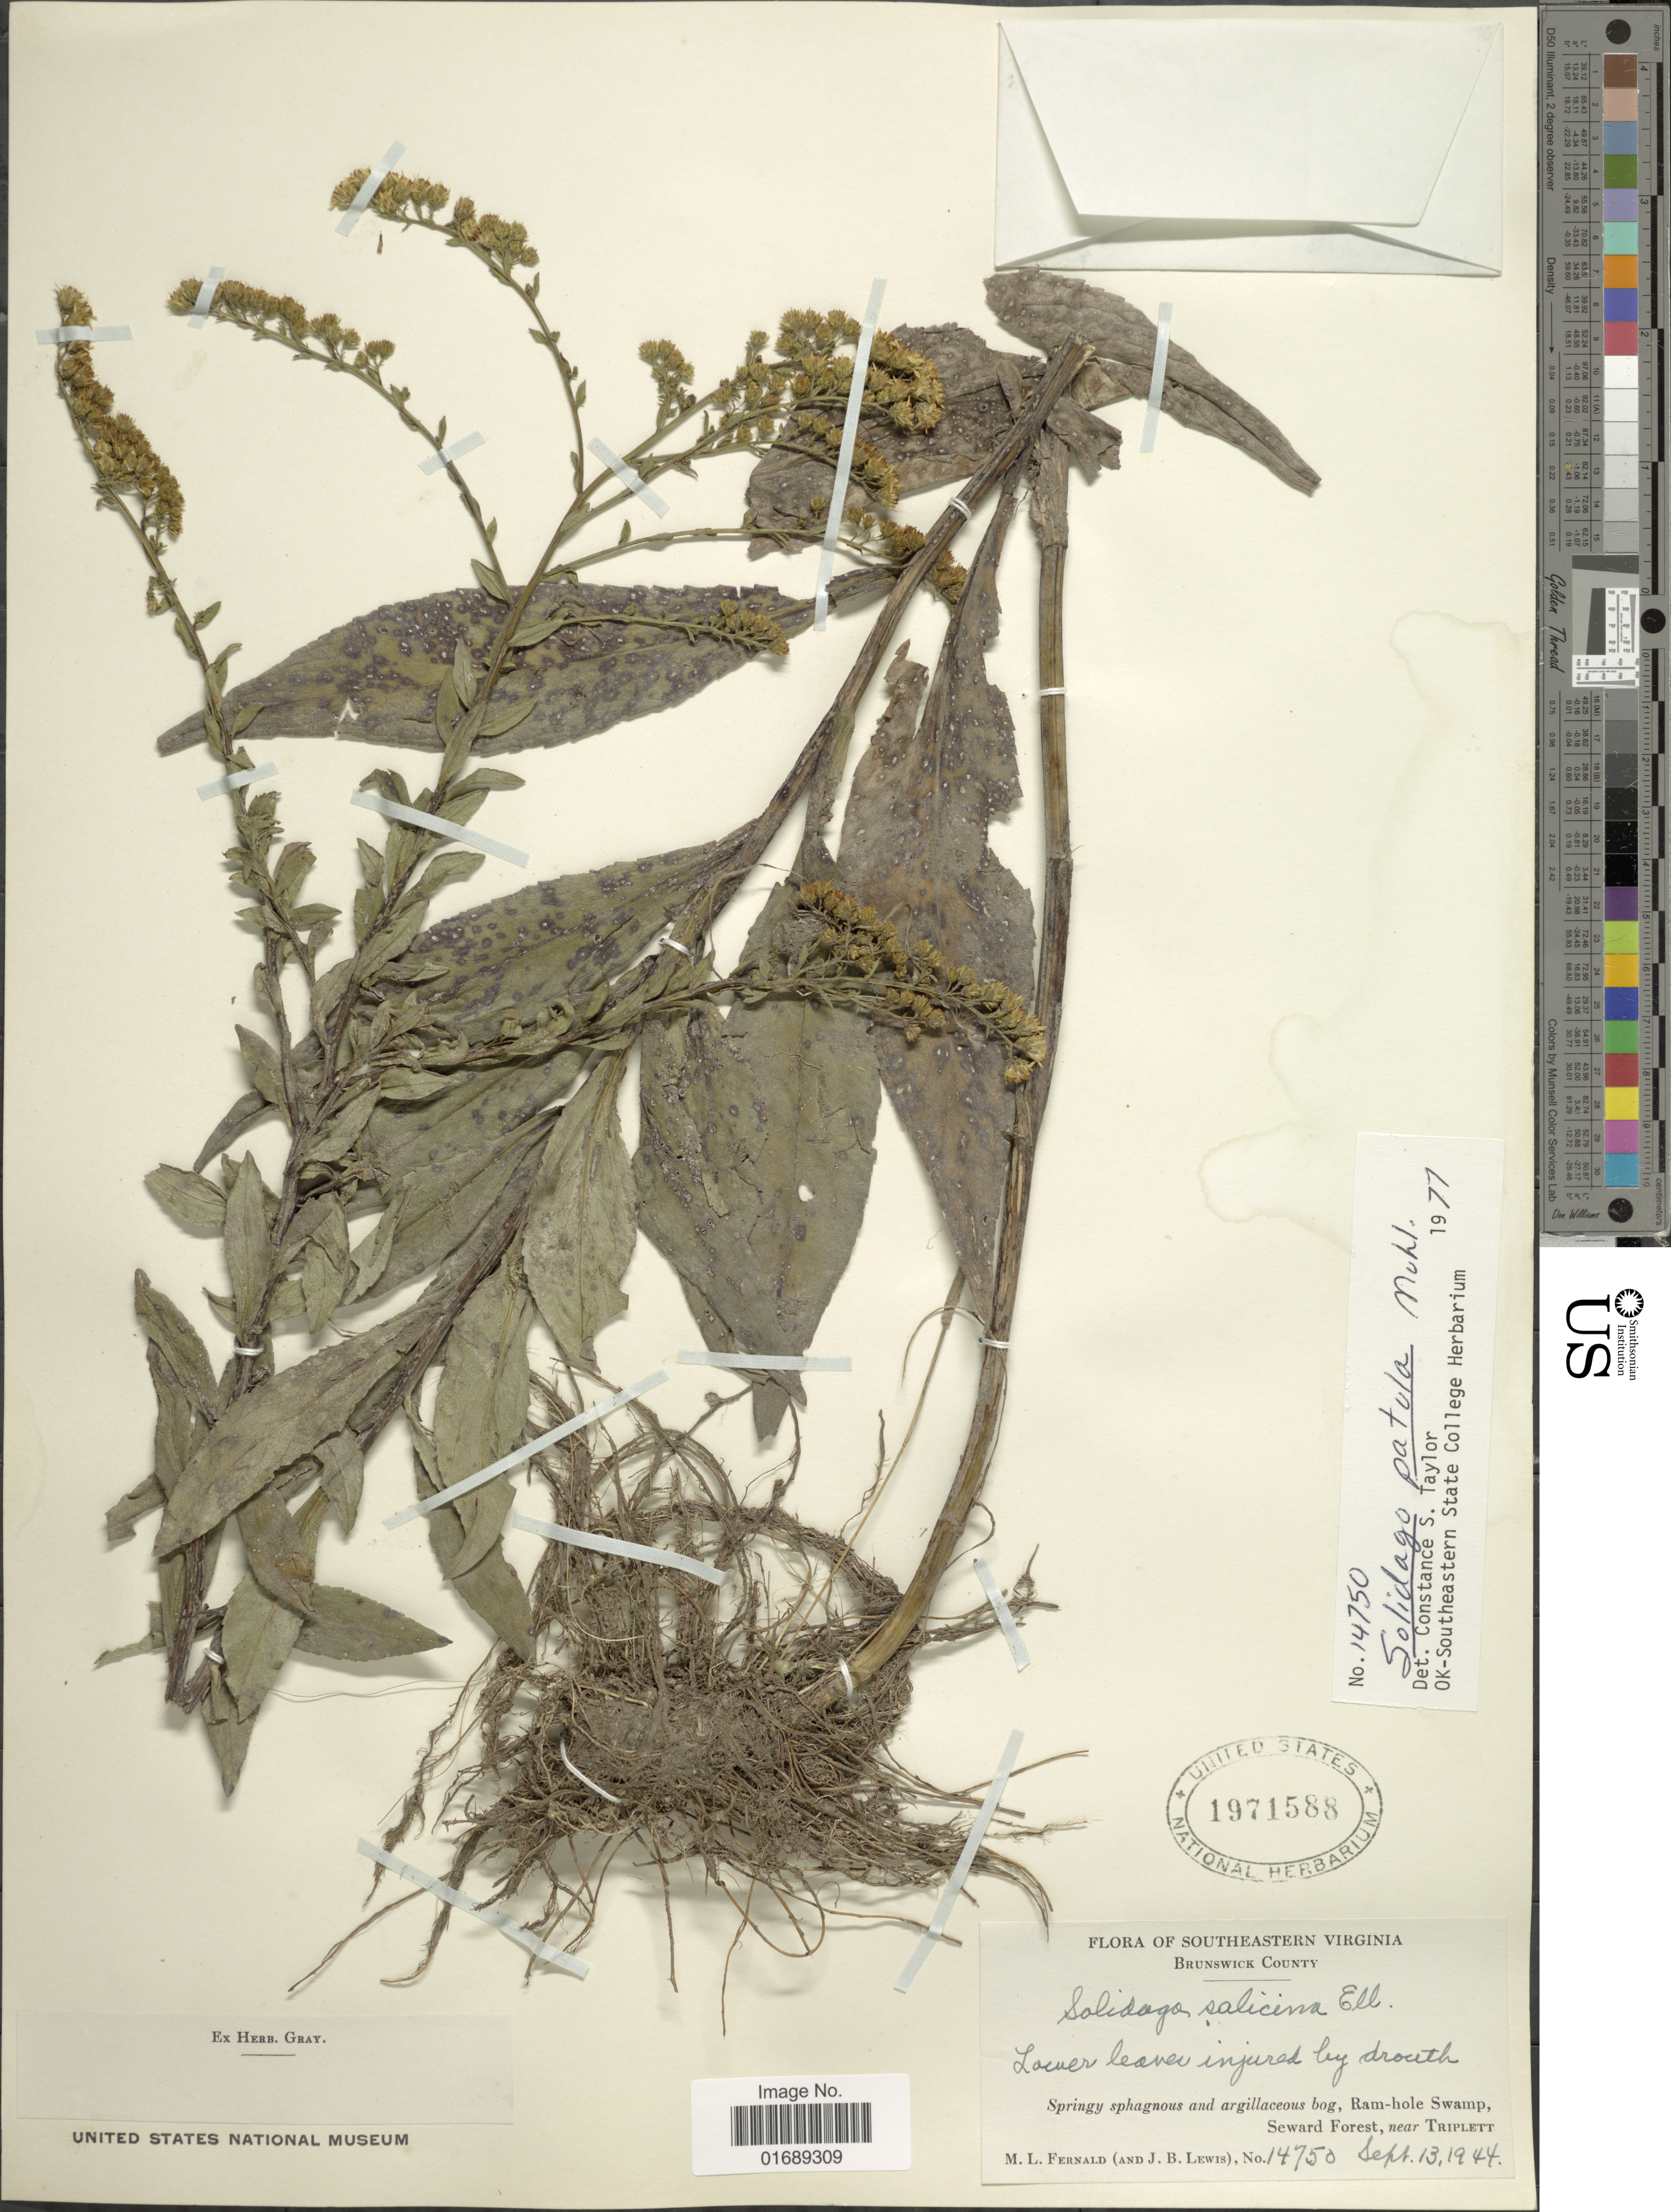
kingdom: Plantae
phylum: Tracheophyta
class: Magnoliopsida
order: Asterales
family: Asteraceae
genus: Solidago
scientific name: Solidago patula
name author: Muhl. ex Willd.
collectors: M. L. Fernald & J. B. Lewis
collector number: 14750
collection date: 1944-09-13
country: United States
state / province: Virginia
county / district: Brunswick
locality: Southeastern Virginia, Brunswick County, Springy sphagnous and argillaceous bog, Ram-hole swamp, Seward Forest, near Triplett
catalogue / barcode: US 1971588